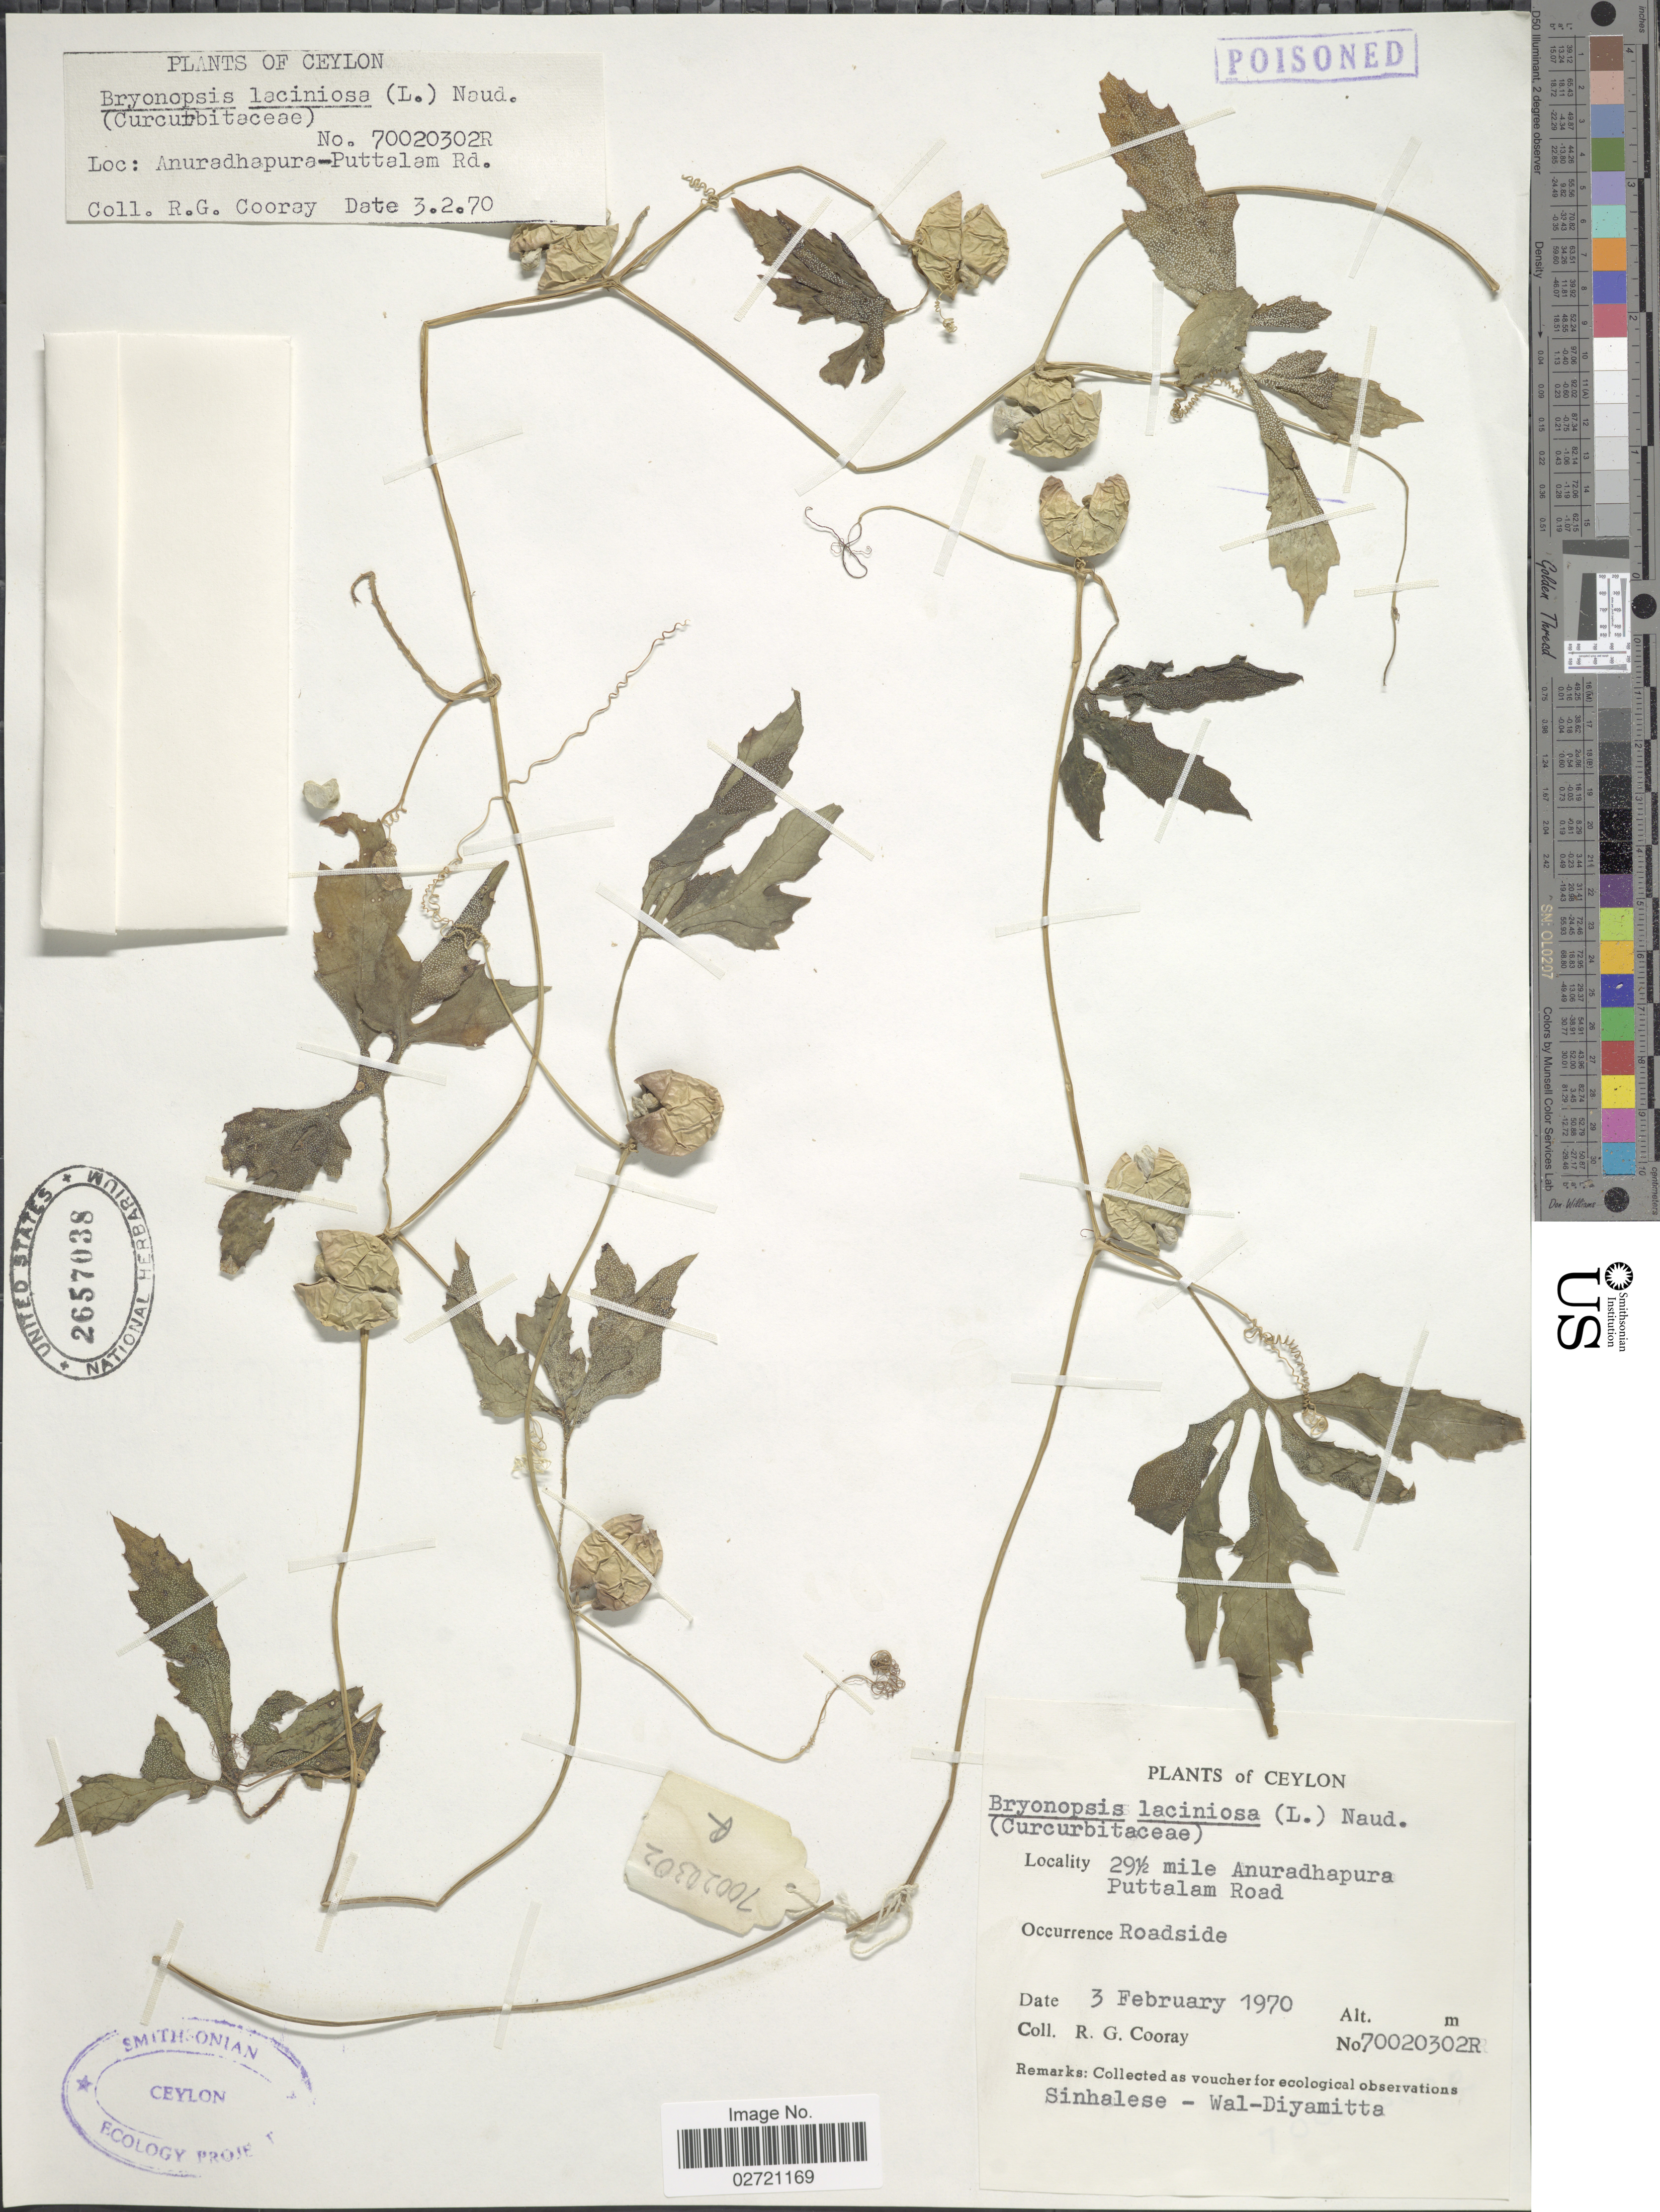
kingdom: Plantae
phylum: Tracheophyta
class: Magnoliopsida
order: Cucurbitales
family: Cucurbitaceae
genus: Diplocyclos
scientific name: Diplocyclos palmatus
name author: (L.) C. Jeffrey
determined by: Strong, Mark T., (BOT), Smithsonian Institution - National Museum of Natural History (UNITED STATES)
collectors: R. Cooray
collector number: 70020302R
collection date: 1970-02-03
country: Sri Lanka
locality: Ceylon. 29½ mile Anuradhapura Puttalam Road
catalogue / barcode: US 2657038